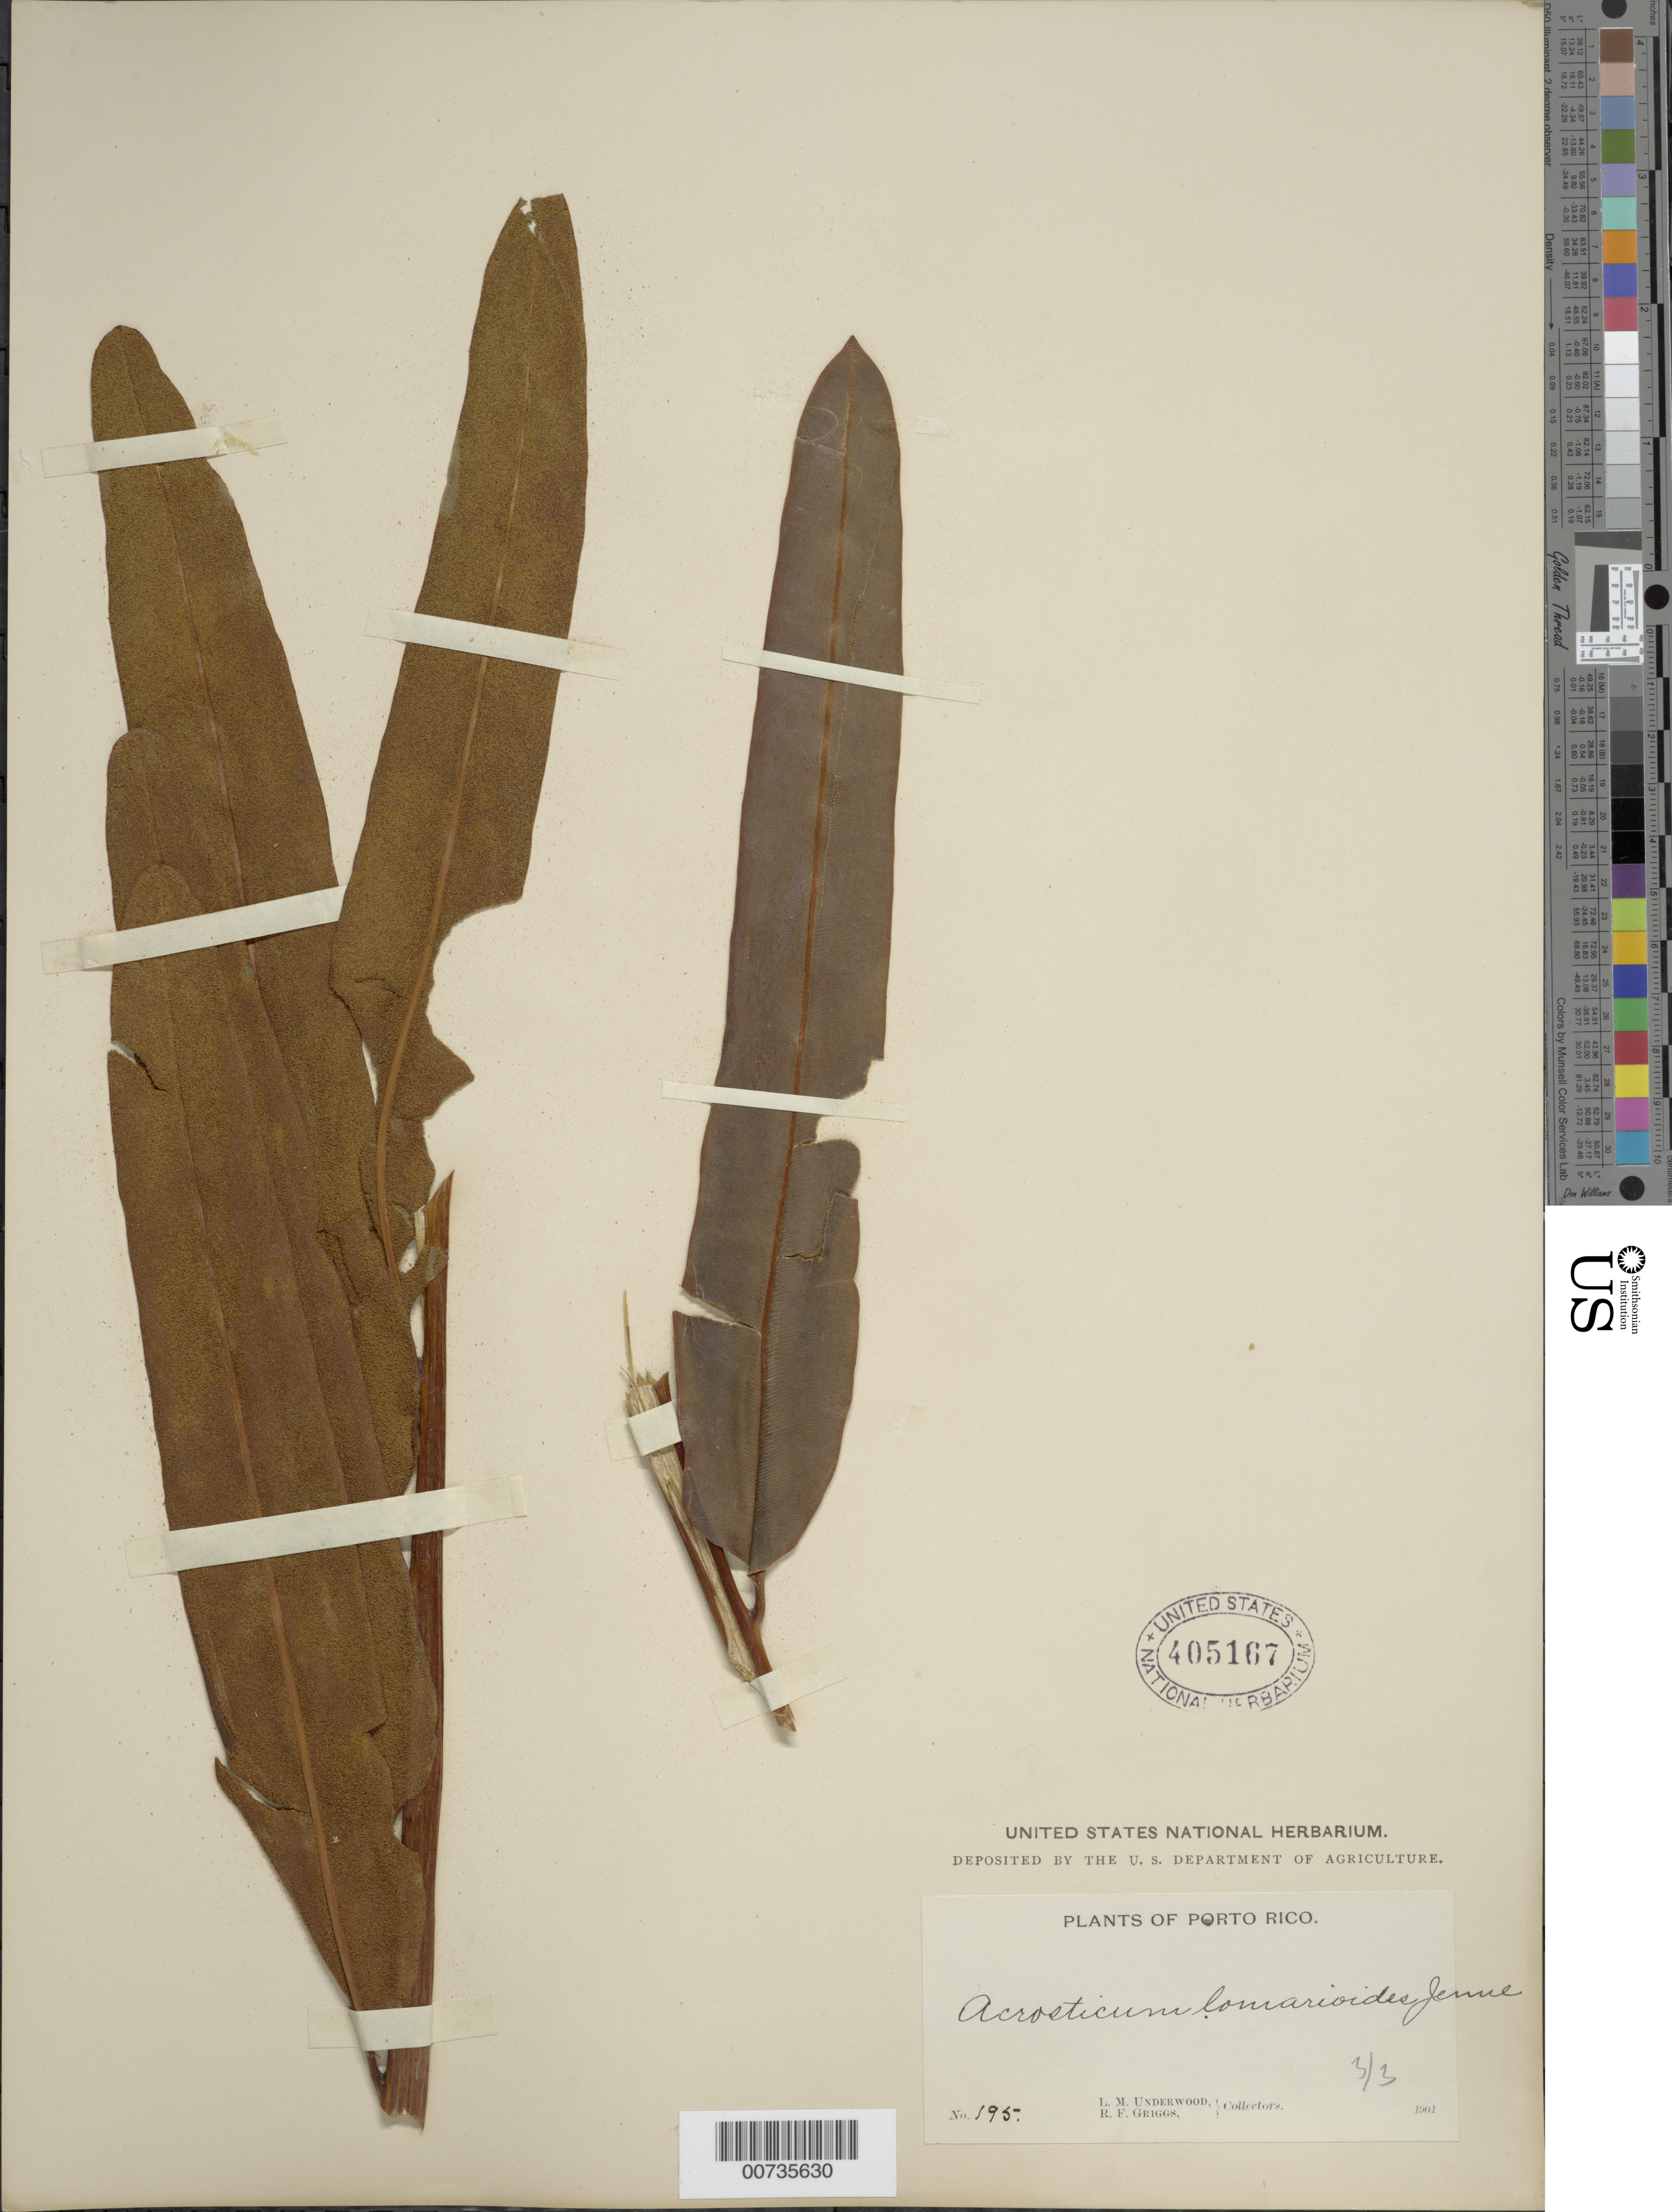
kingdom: Plantae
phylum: Tracheophyta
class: Polypodiopsida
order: Polypodiales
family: Pteridaceae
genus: Acrostichum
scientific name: Acrostichum danaeifolium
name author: Langsd. & Fisch.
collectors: L. M. Underwood & R. F. Griggs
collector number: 195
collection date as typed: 21 Jun 1901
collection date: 1901-06-21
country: Puerto Rico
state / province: Quebradillas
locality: Quebradillas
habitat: Swamp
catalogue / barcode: US 405167